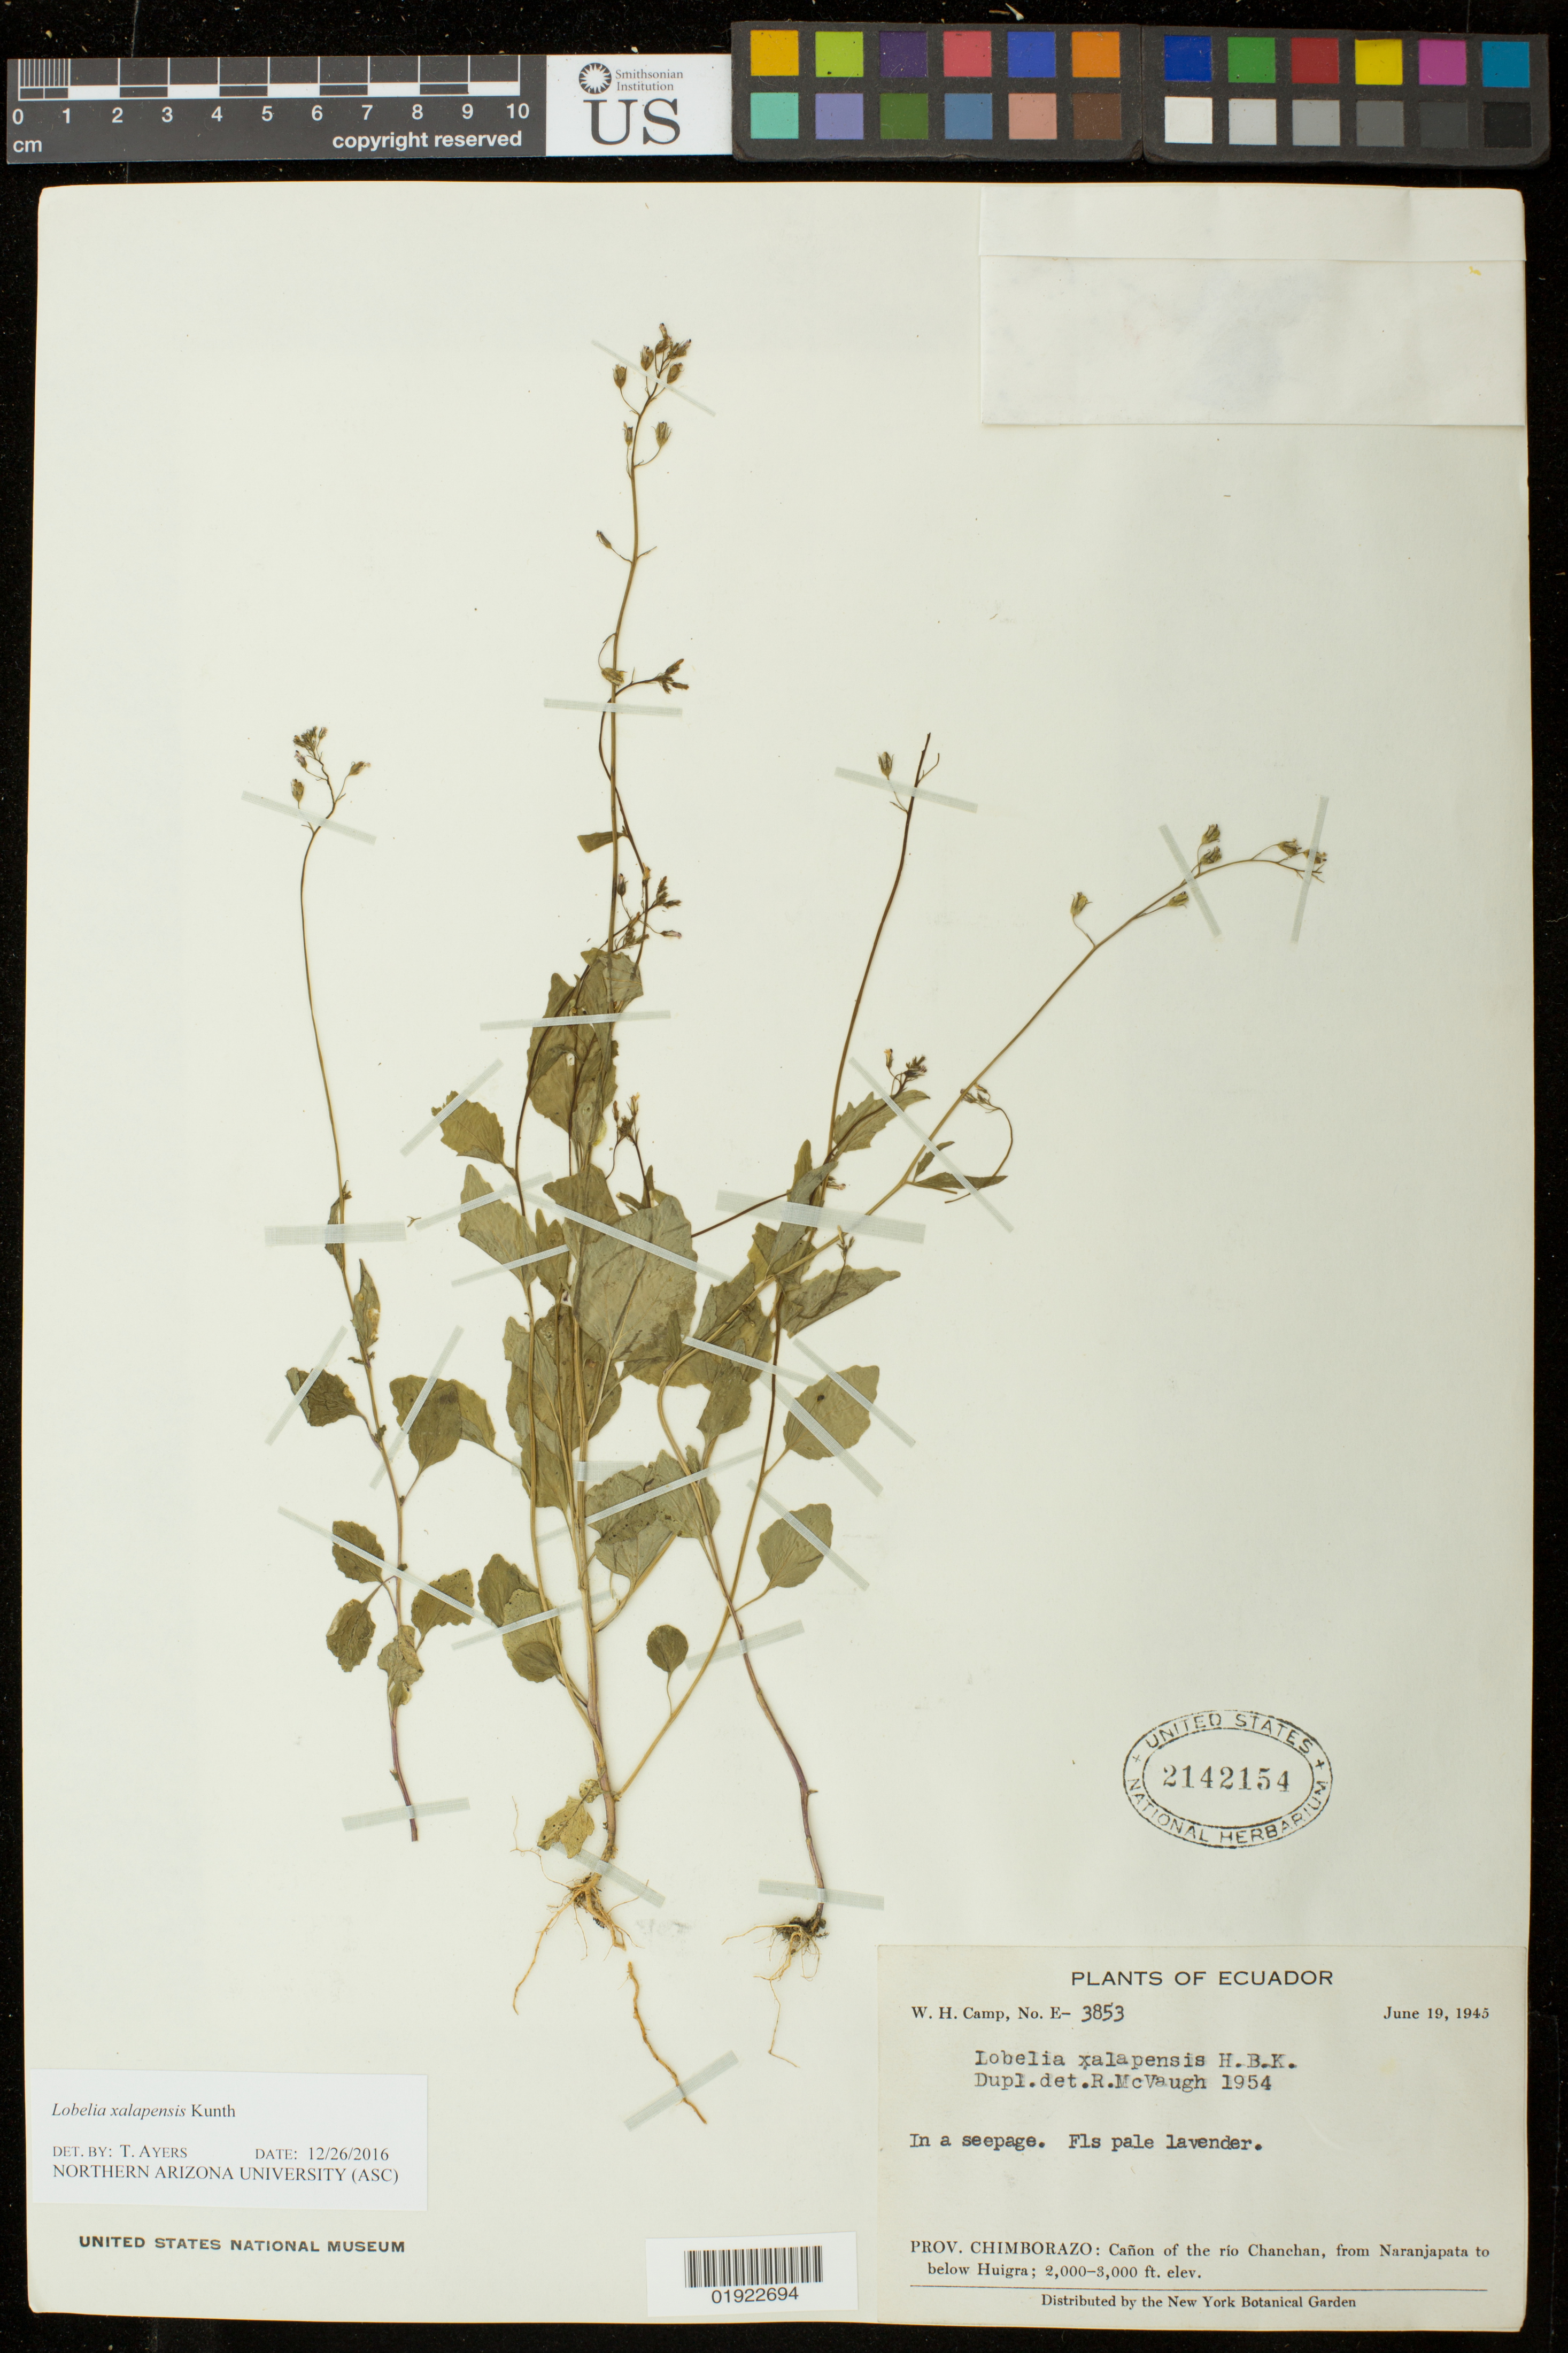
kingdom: Plantae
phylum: Tracheophyta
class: Magnoliopsida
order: Asterales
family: Campanulaceae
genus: Lobelia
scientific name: Lobelia xalapensis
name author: Kunth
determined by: Ayers, Tina J.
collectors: W. H. Camp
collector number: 3853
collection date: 1945-06-19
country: Ecuador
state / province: Chimborazo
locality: Canon of the rio Chanchan, from Naranjapata to below Huigra.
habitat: In a seepage.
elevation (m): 610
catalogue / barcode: US 2142154